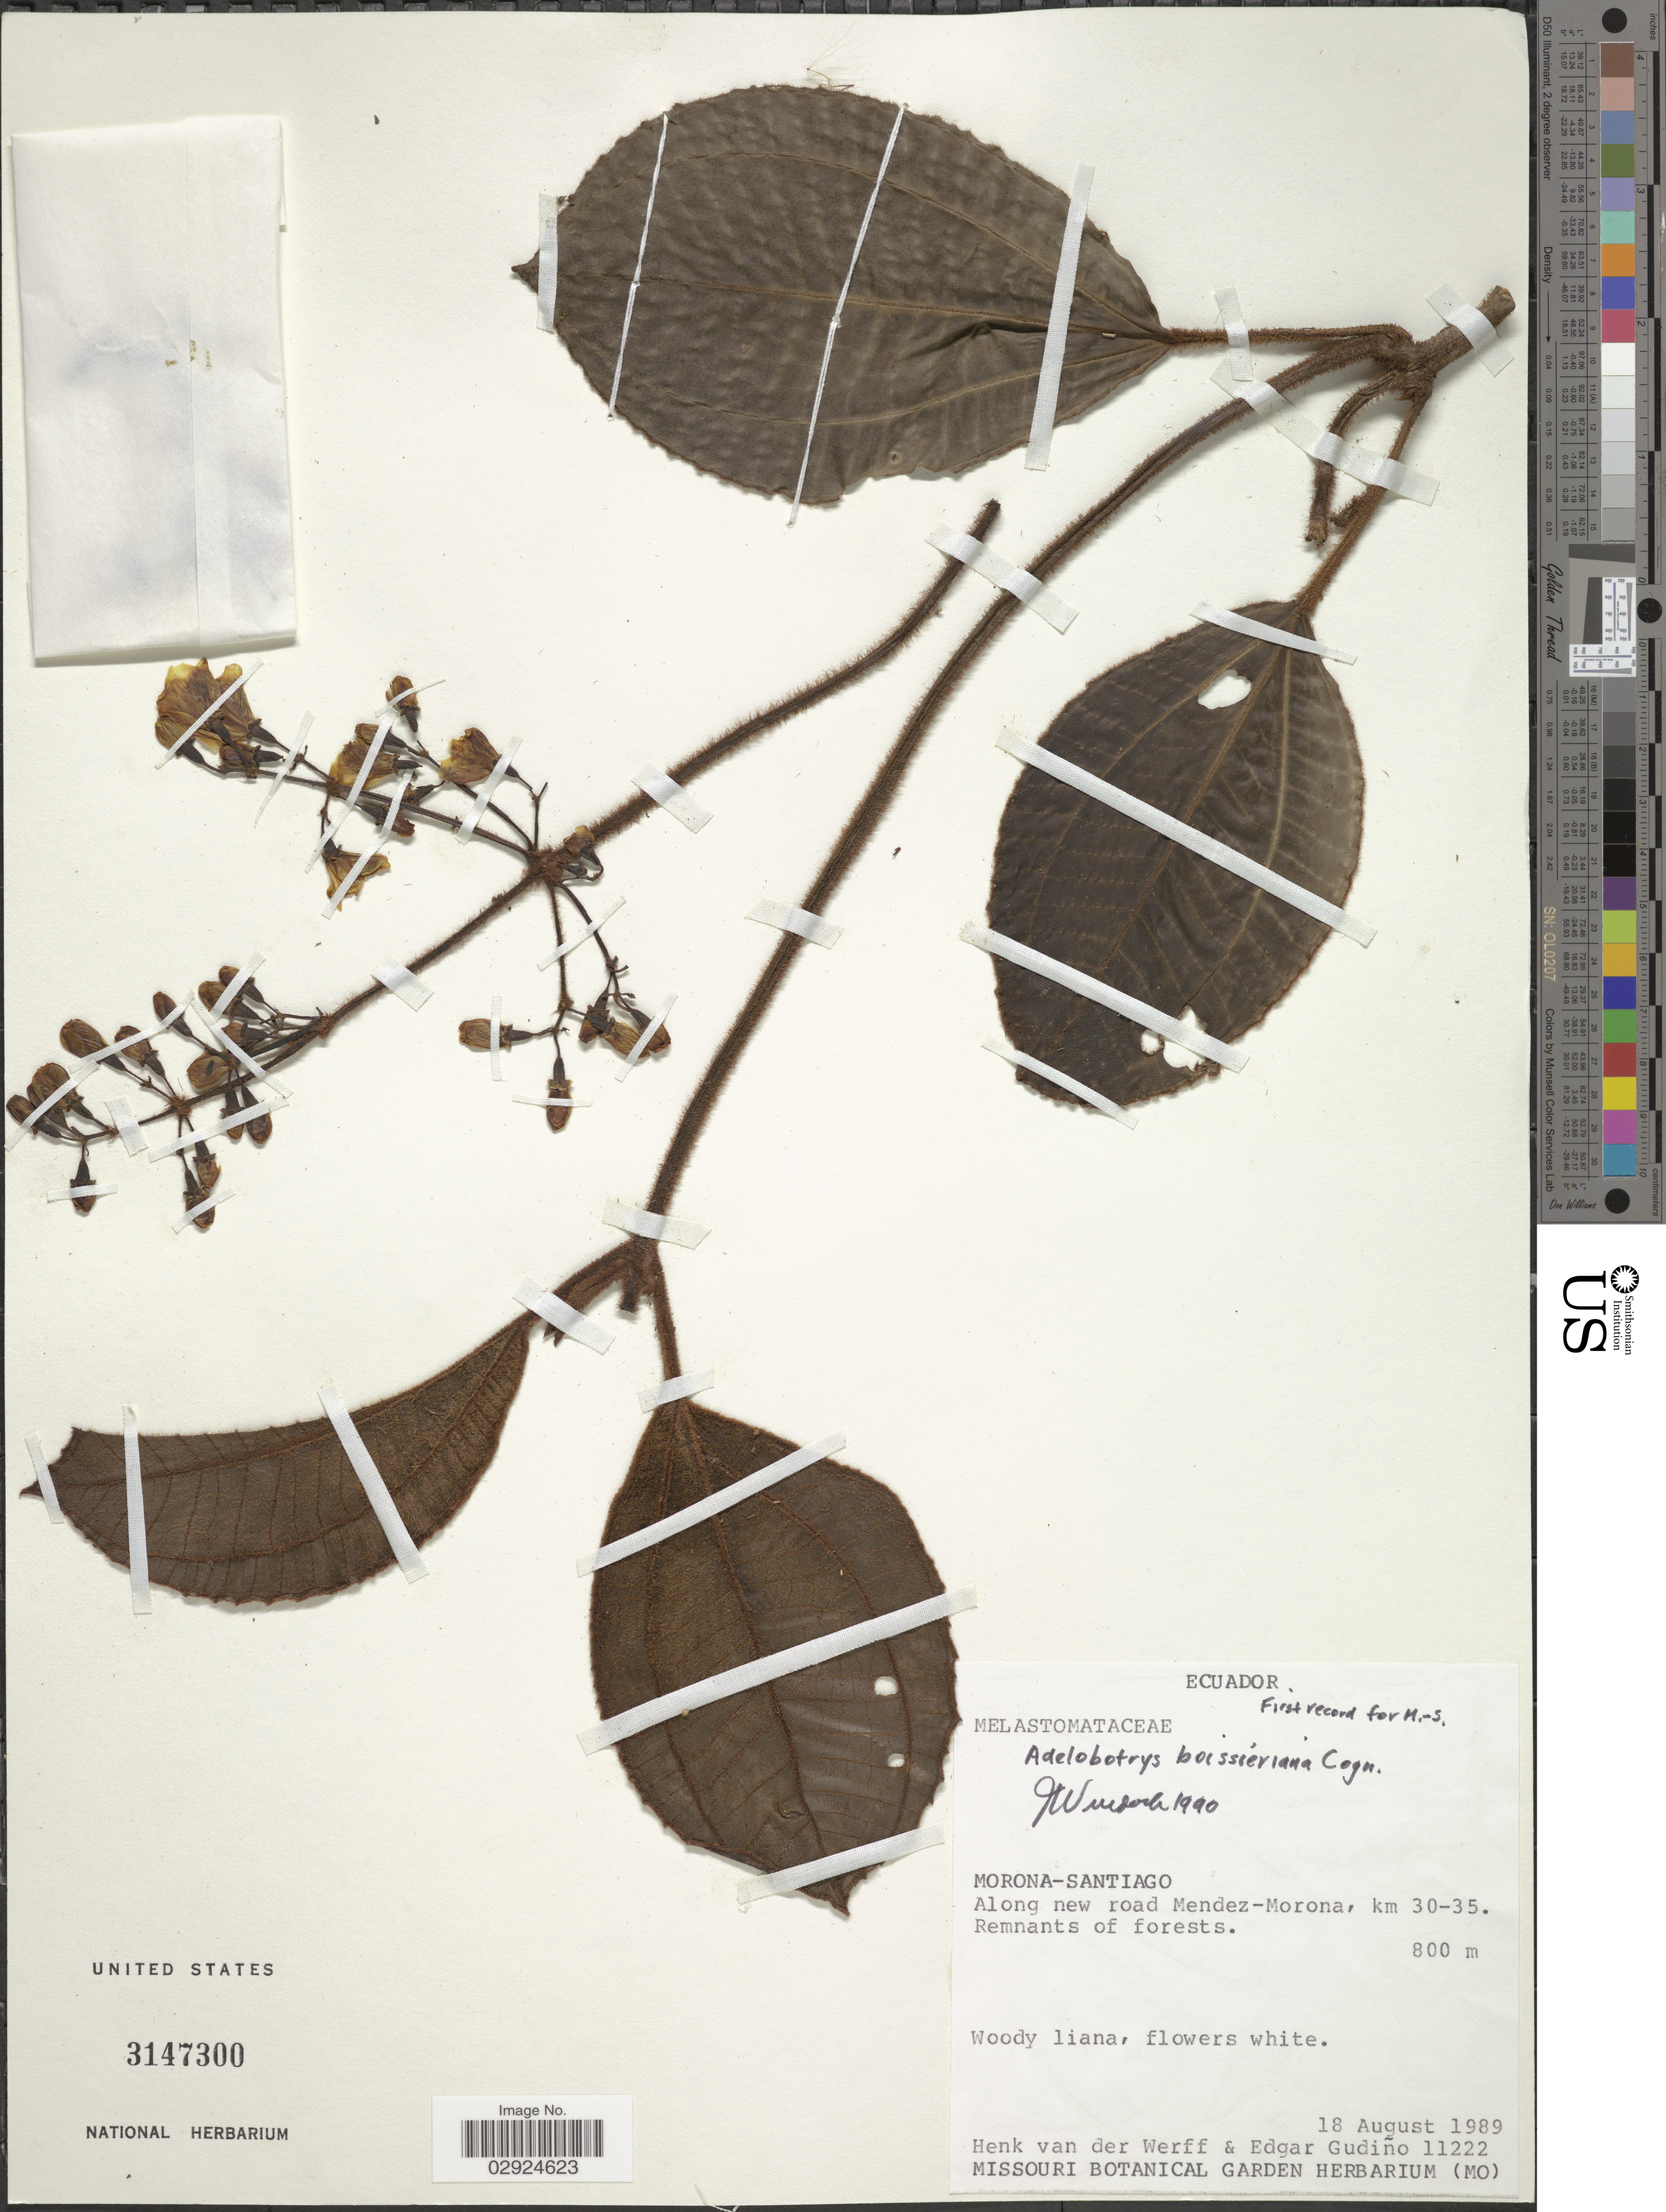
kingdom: Plantae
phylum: Tracheophyta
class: Magnoliopsida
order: Myrtales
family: Melastomataceae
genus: Adelobotrys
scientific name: Adelobotrys boissieriana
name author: Cogn.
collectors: H. van der Werff & E. Gudiño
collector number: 11222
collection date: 1989-08-18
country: Ecuador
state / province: Morona-Santiago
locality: Along new road Mendez-Morona, km 30-35.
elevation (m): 800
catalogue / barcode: US 3147300